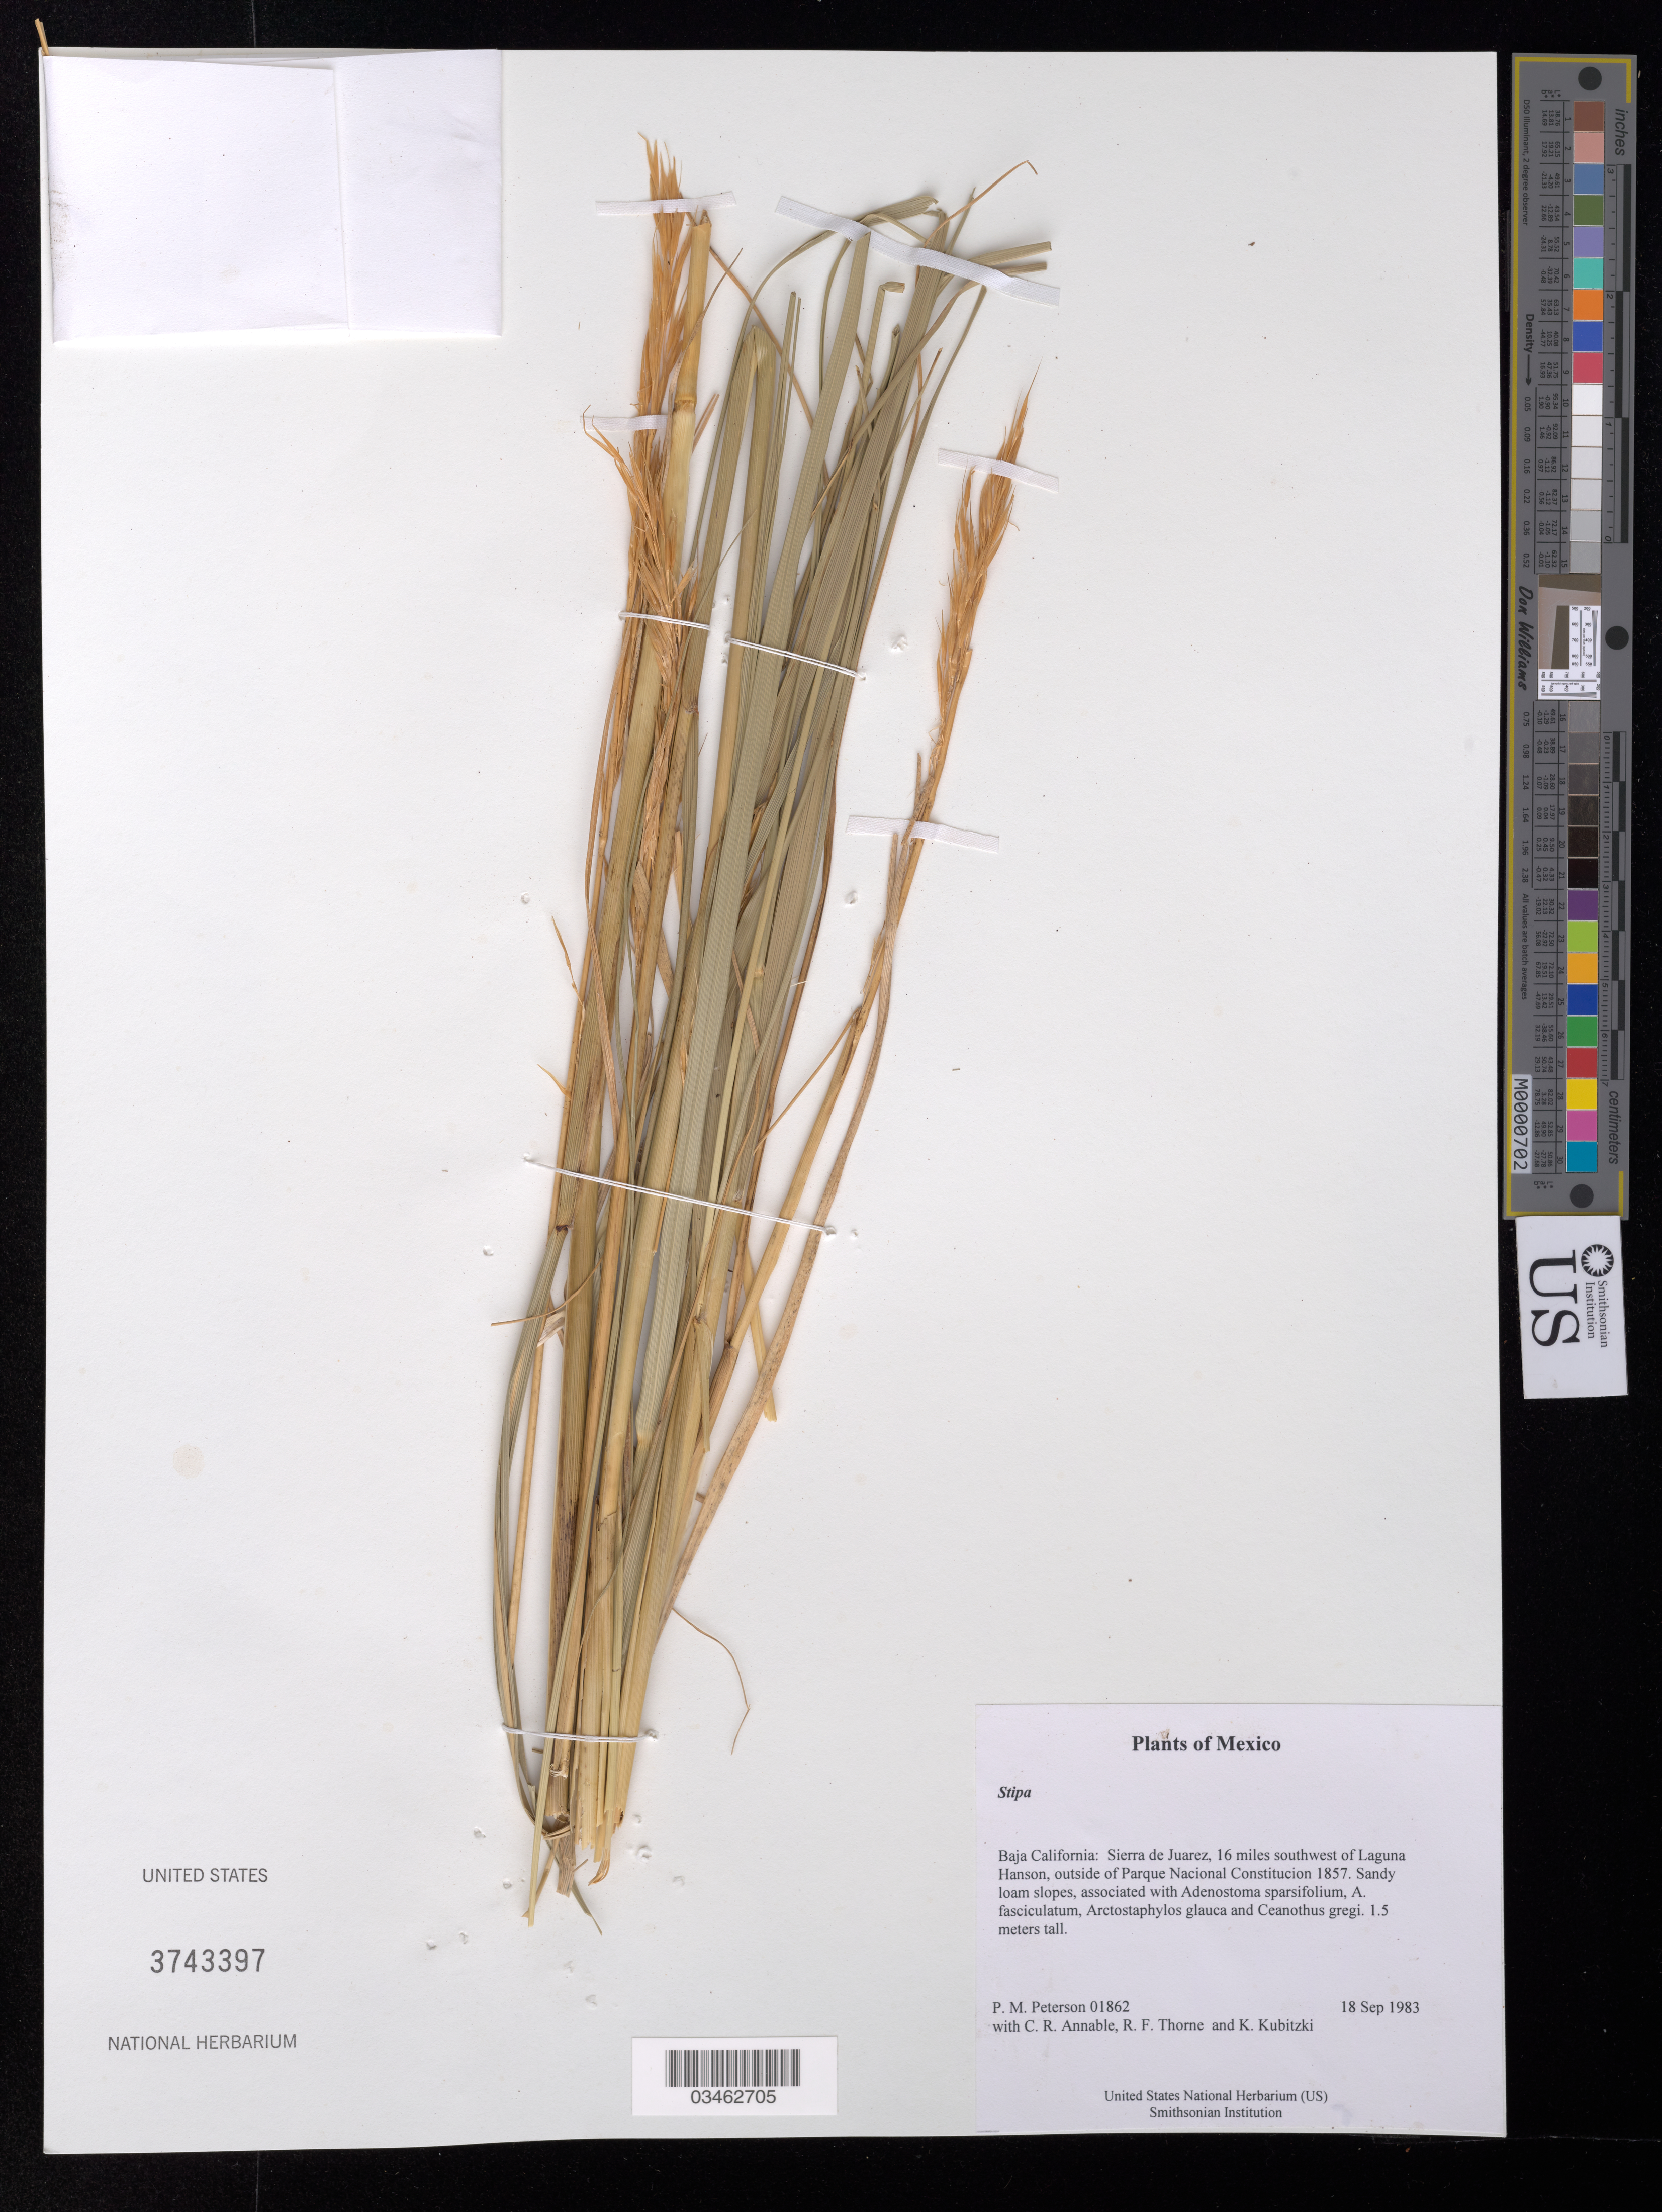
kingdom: Plantae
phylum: Tracheophyta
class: Liliopsida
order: Poales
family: Poaceae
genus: Stipa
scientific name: Stipa sp.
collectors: P. M. Peterson, C. R. Annable, R. F. Thorne & K. Kubitzki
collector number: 01862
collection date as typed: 18 Sep 1983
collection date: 1983-09-18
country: Mexico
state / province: Baja California Norte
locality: Sierra de Juarez, 16 miles southwest of Laguna Hanson, outside of Parque Nacional Constitucion 1857.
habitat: Sandy loam slopes, associated with Adenostoma sparsifolium, A. fasciculatum, Arctostaphylos glauca and Ceanothus gregi.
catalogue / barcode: US 3743397